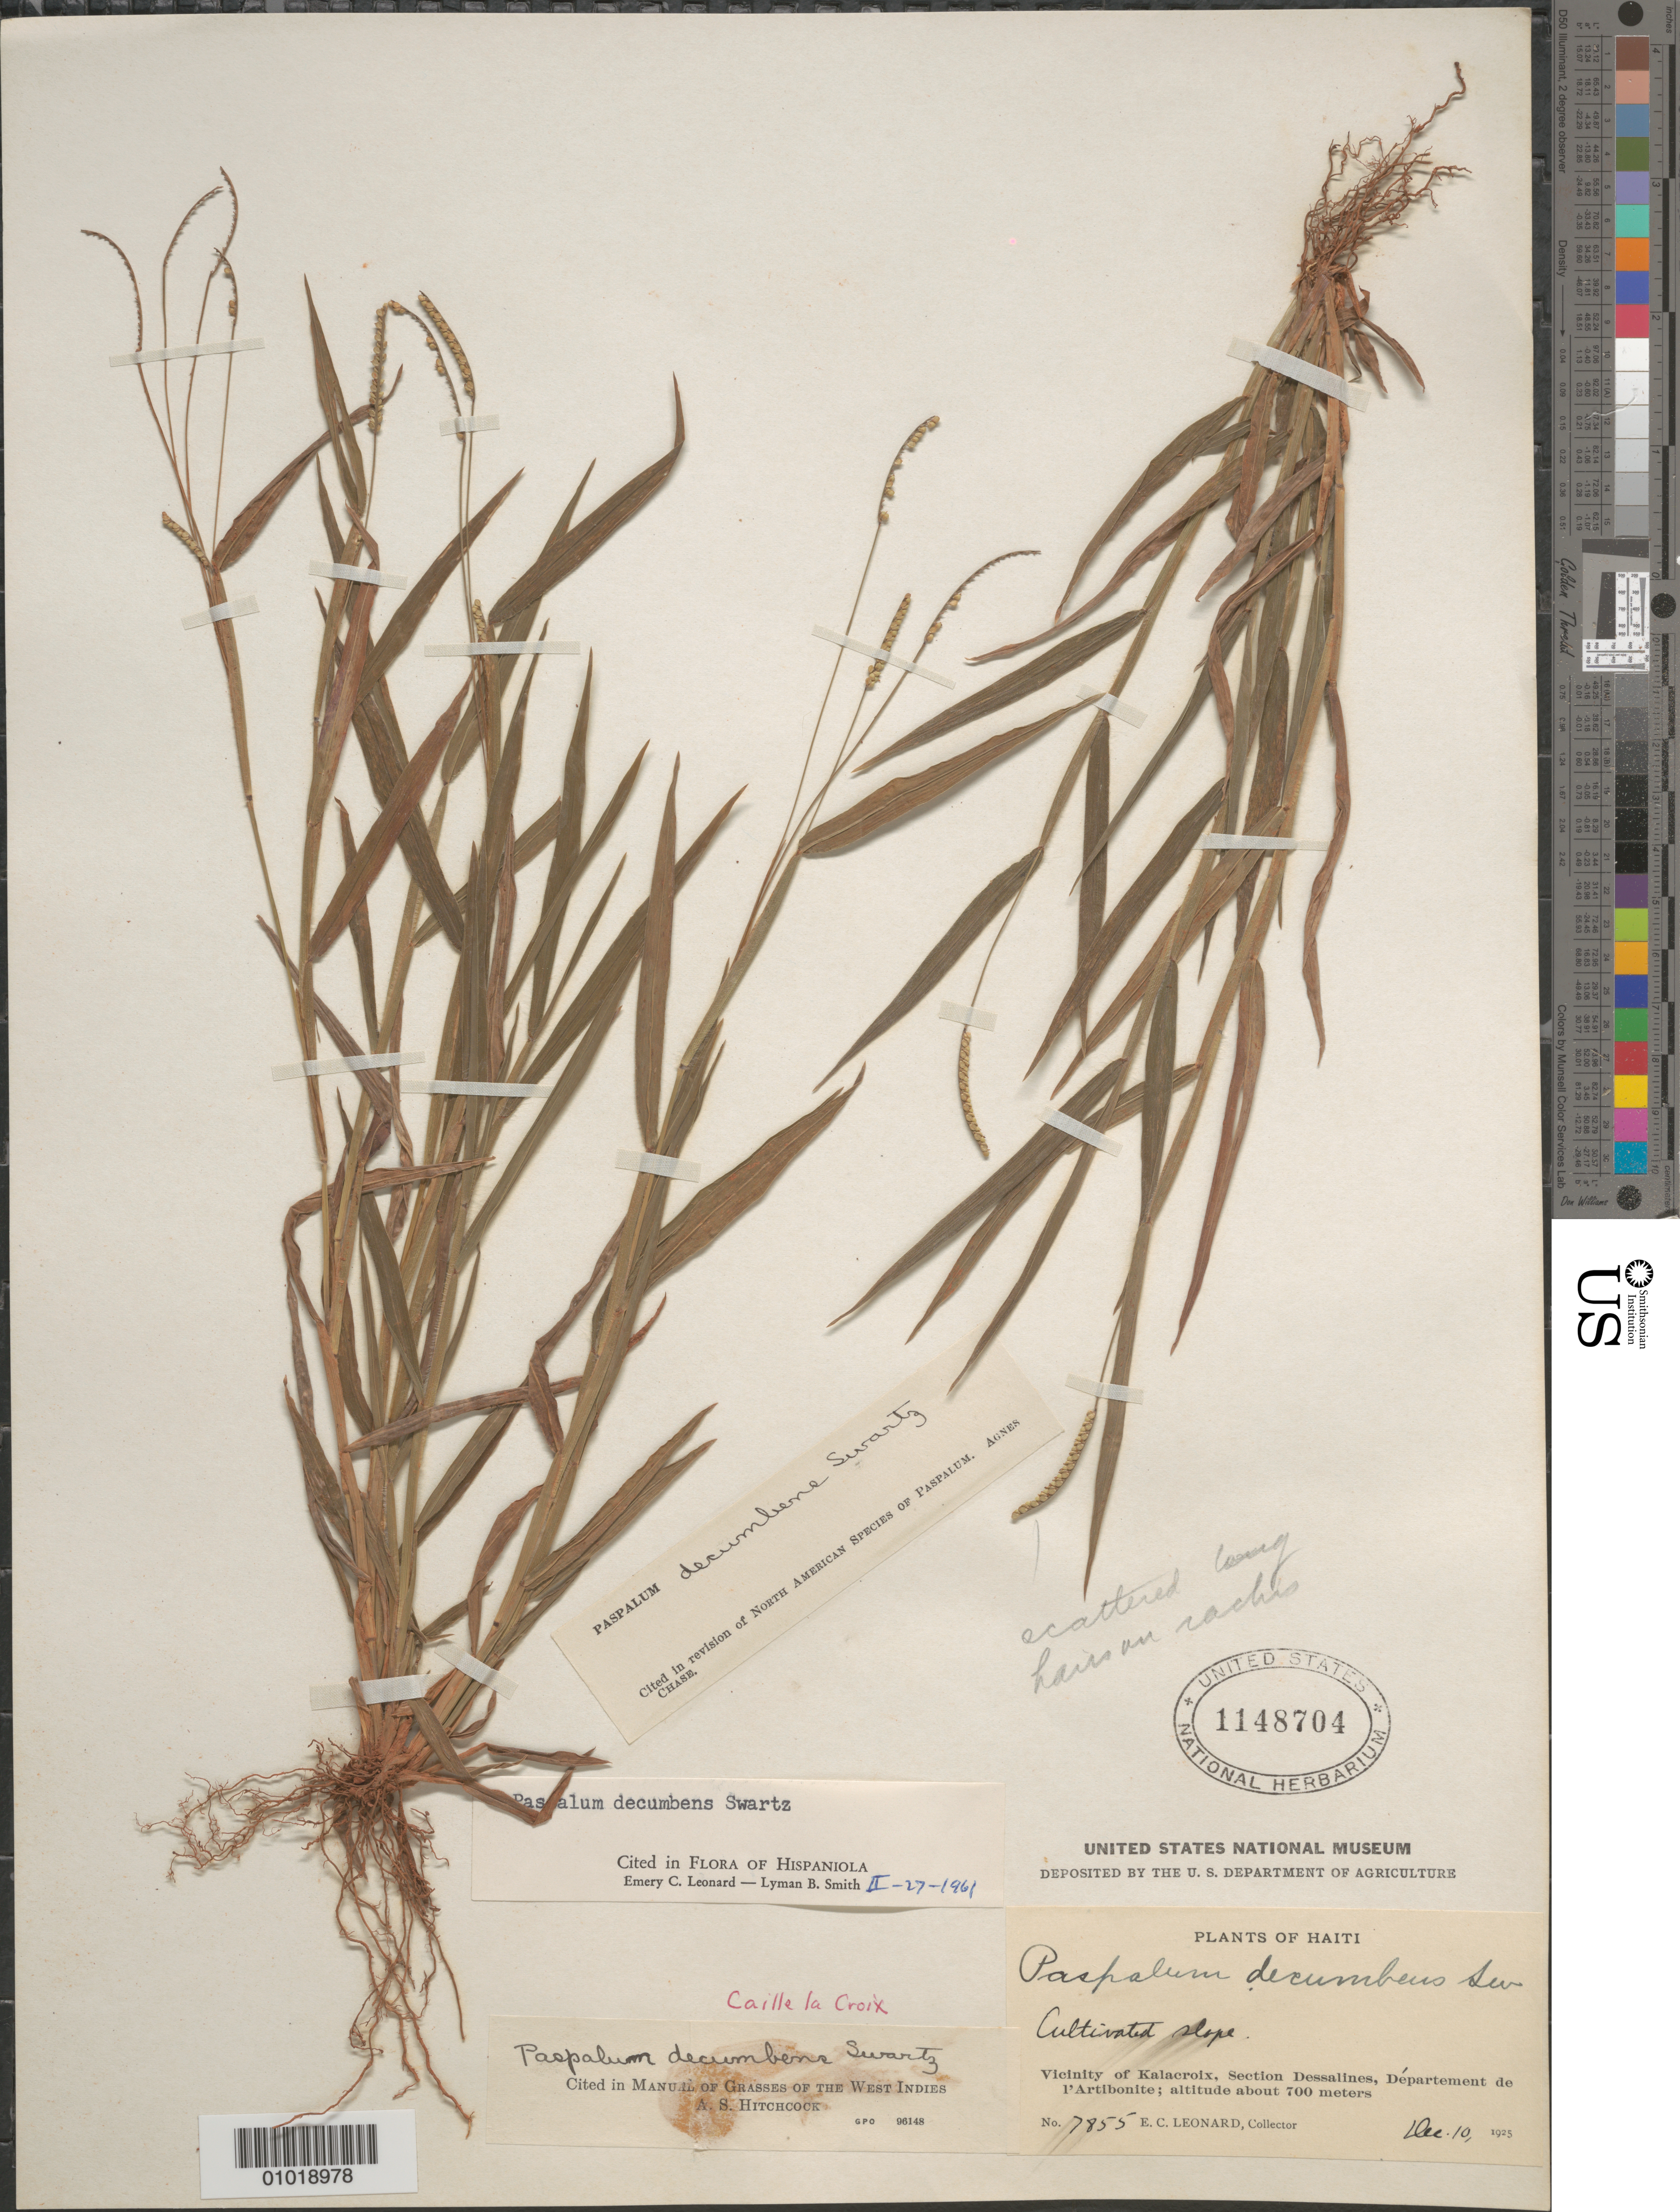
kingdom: Plantae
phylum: Tracheophyta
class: Liliopsida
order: Poales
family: Poaceae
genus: Paspalum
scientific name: Paspalum decumbens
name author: Sw.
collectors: E. C. Leonard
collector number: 7855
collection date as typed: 10 Dec 1925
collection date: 1925-12-10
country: Haiti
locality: Vic. of Kalacroix, Sec. Dessalines, Dept. of l'Artibonite,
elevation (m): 700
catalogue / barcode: US 1148704